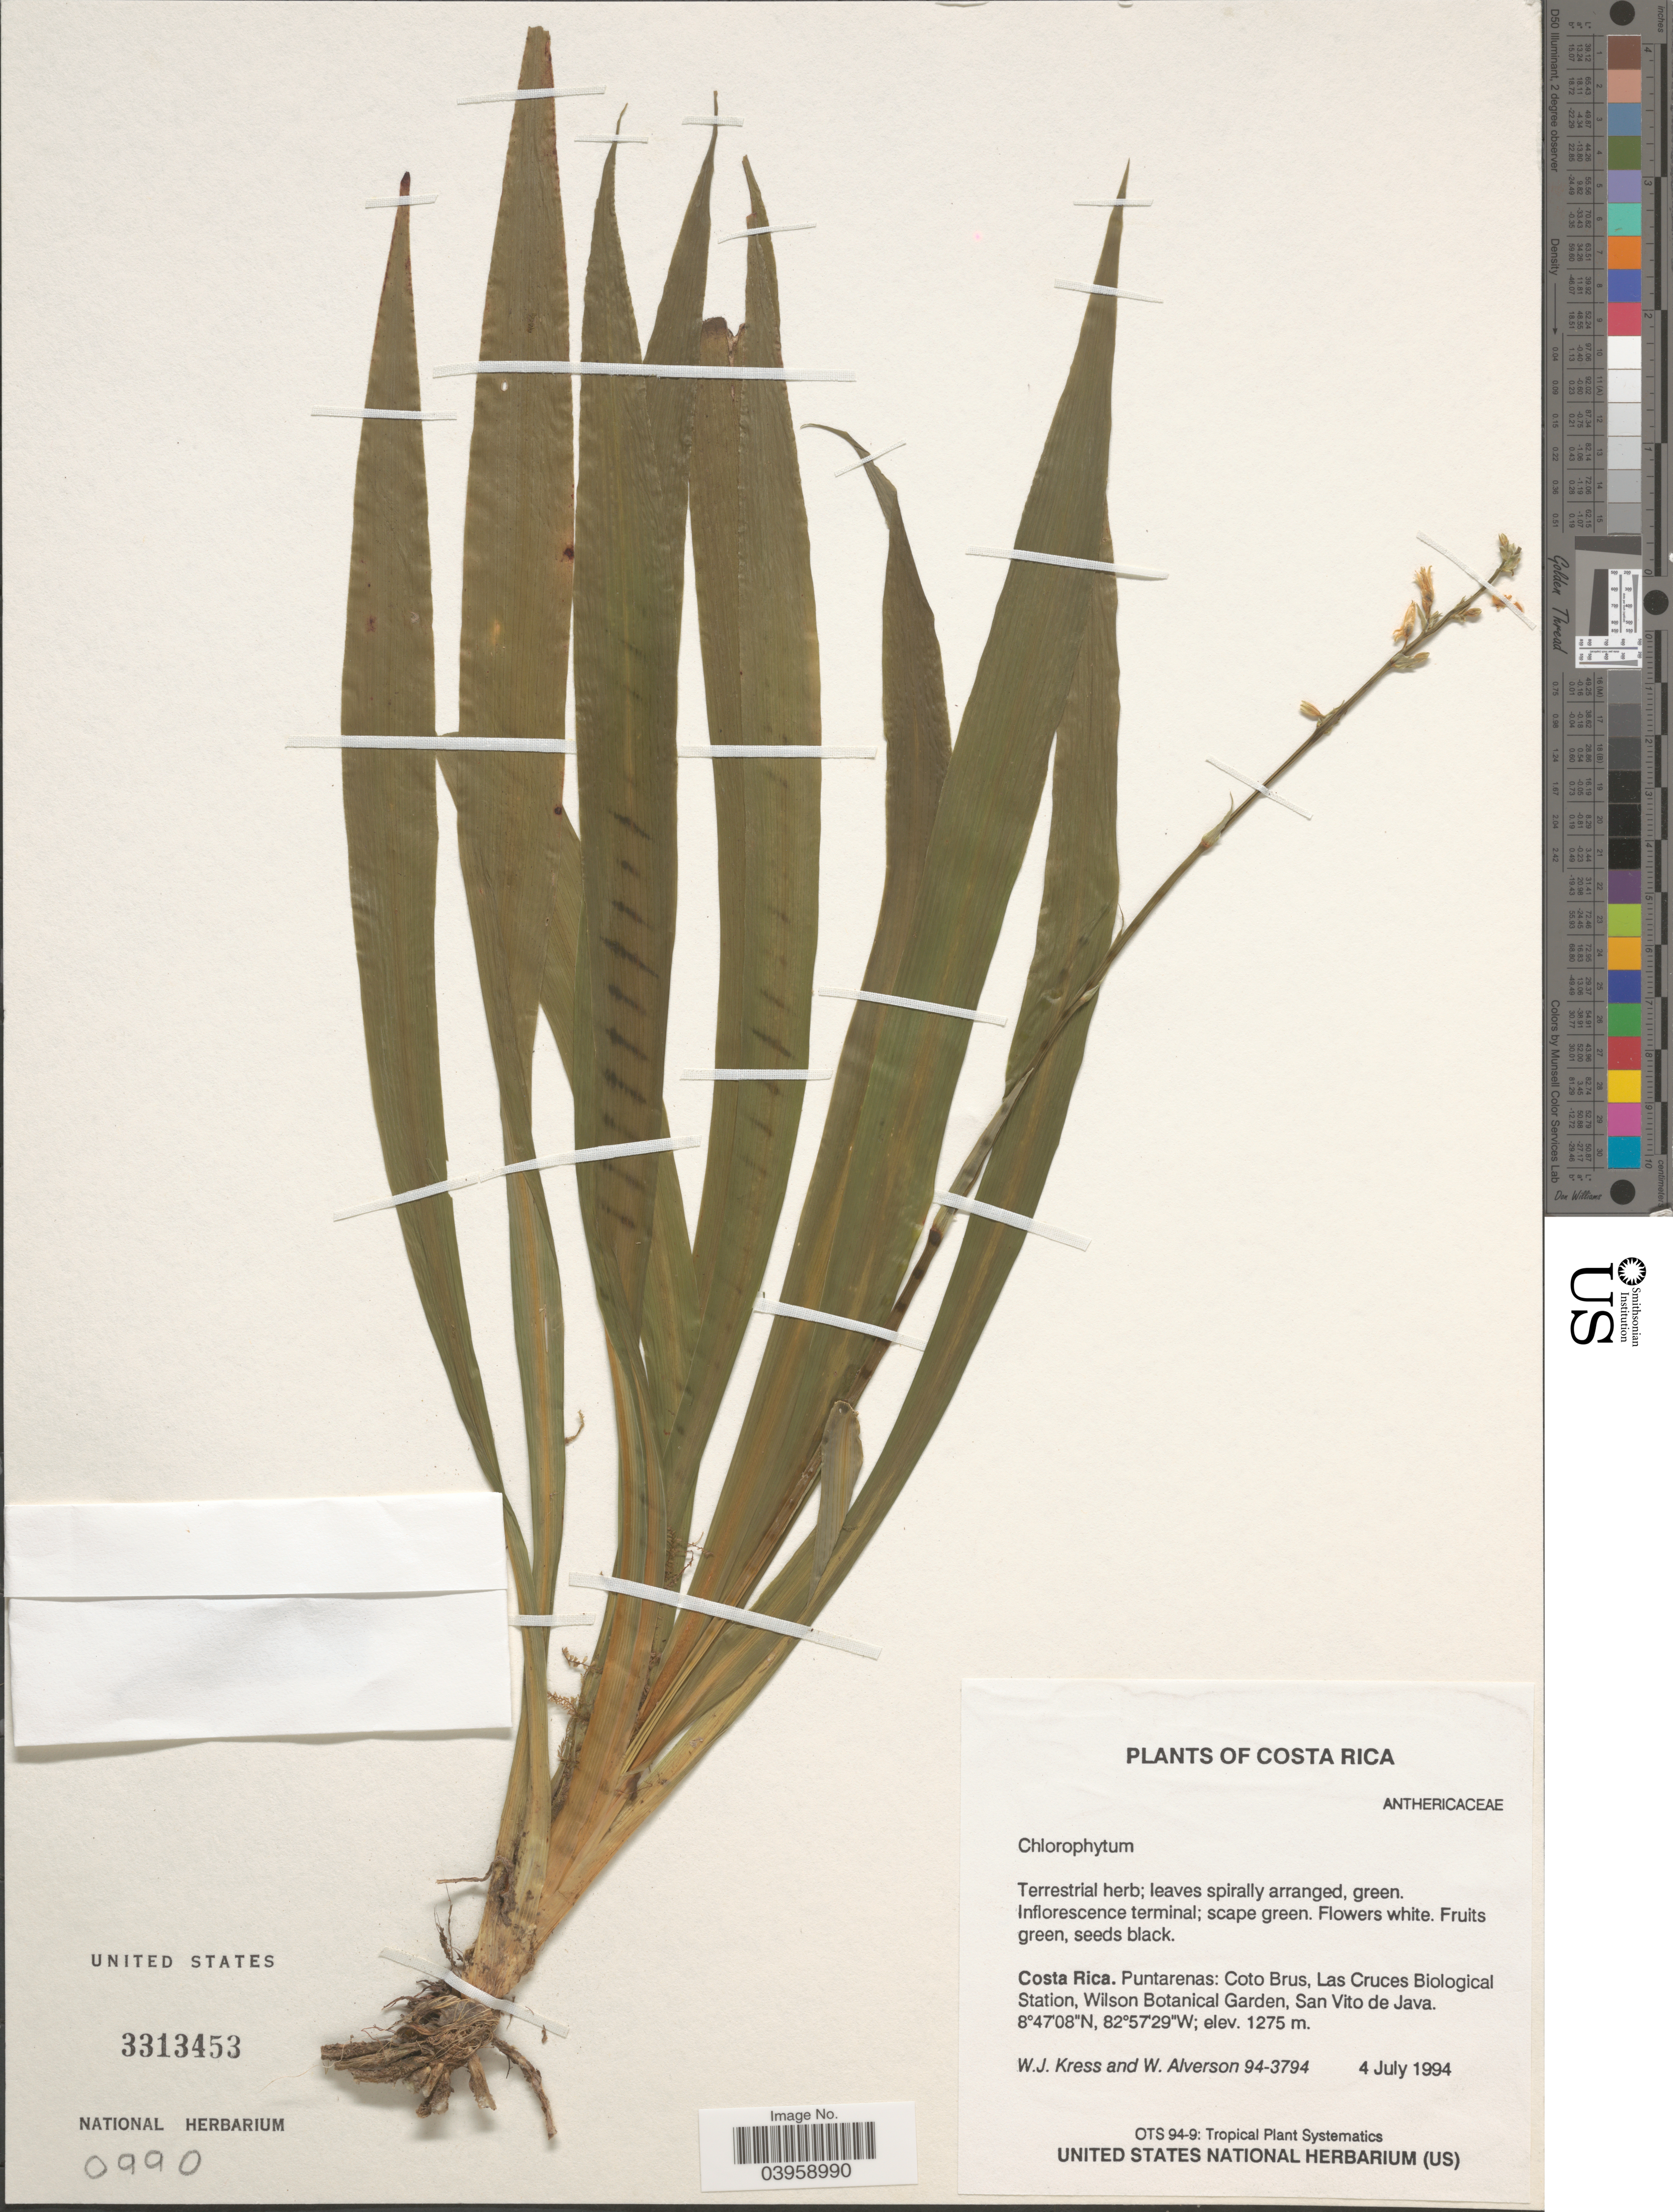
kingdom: Plantae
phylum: Tracheophyta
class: Liliopsida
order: Asparagales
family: Asparagaceae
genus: Chlorophytum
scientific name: Chlorophytum sp.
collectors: W. J. Kress & W. S. Alverson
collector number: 94-3794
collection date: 1994-07-04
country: Costa Rica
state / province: Puntarenas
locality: Coto Brus, Las Cruces Biological Station, Wilson Botanical Garden, San Vito de Java.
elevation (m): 1275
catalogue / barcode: US 3313453